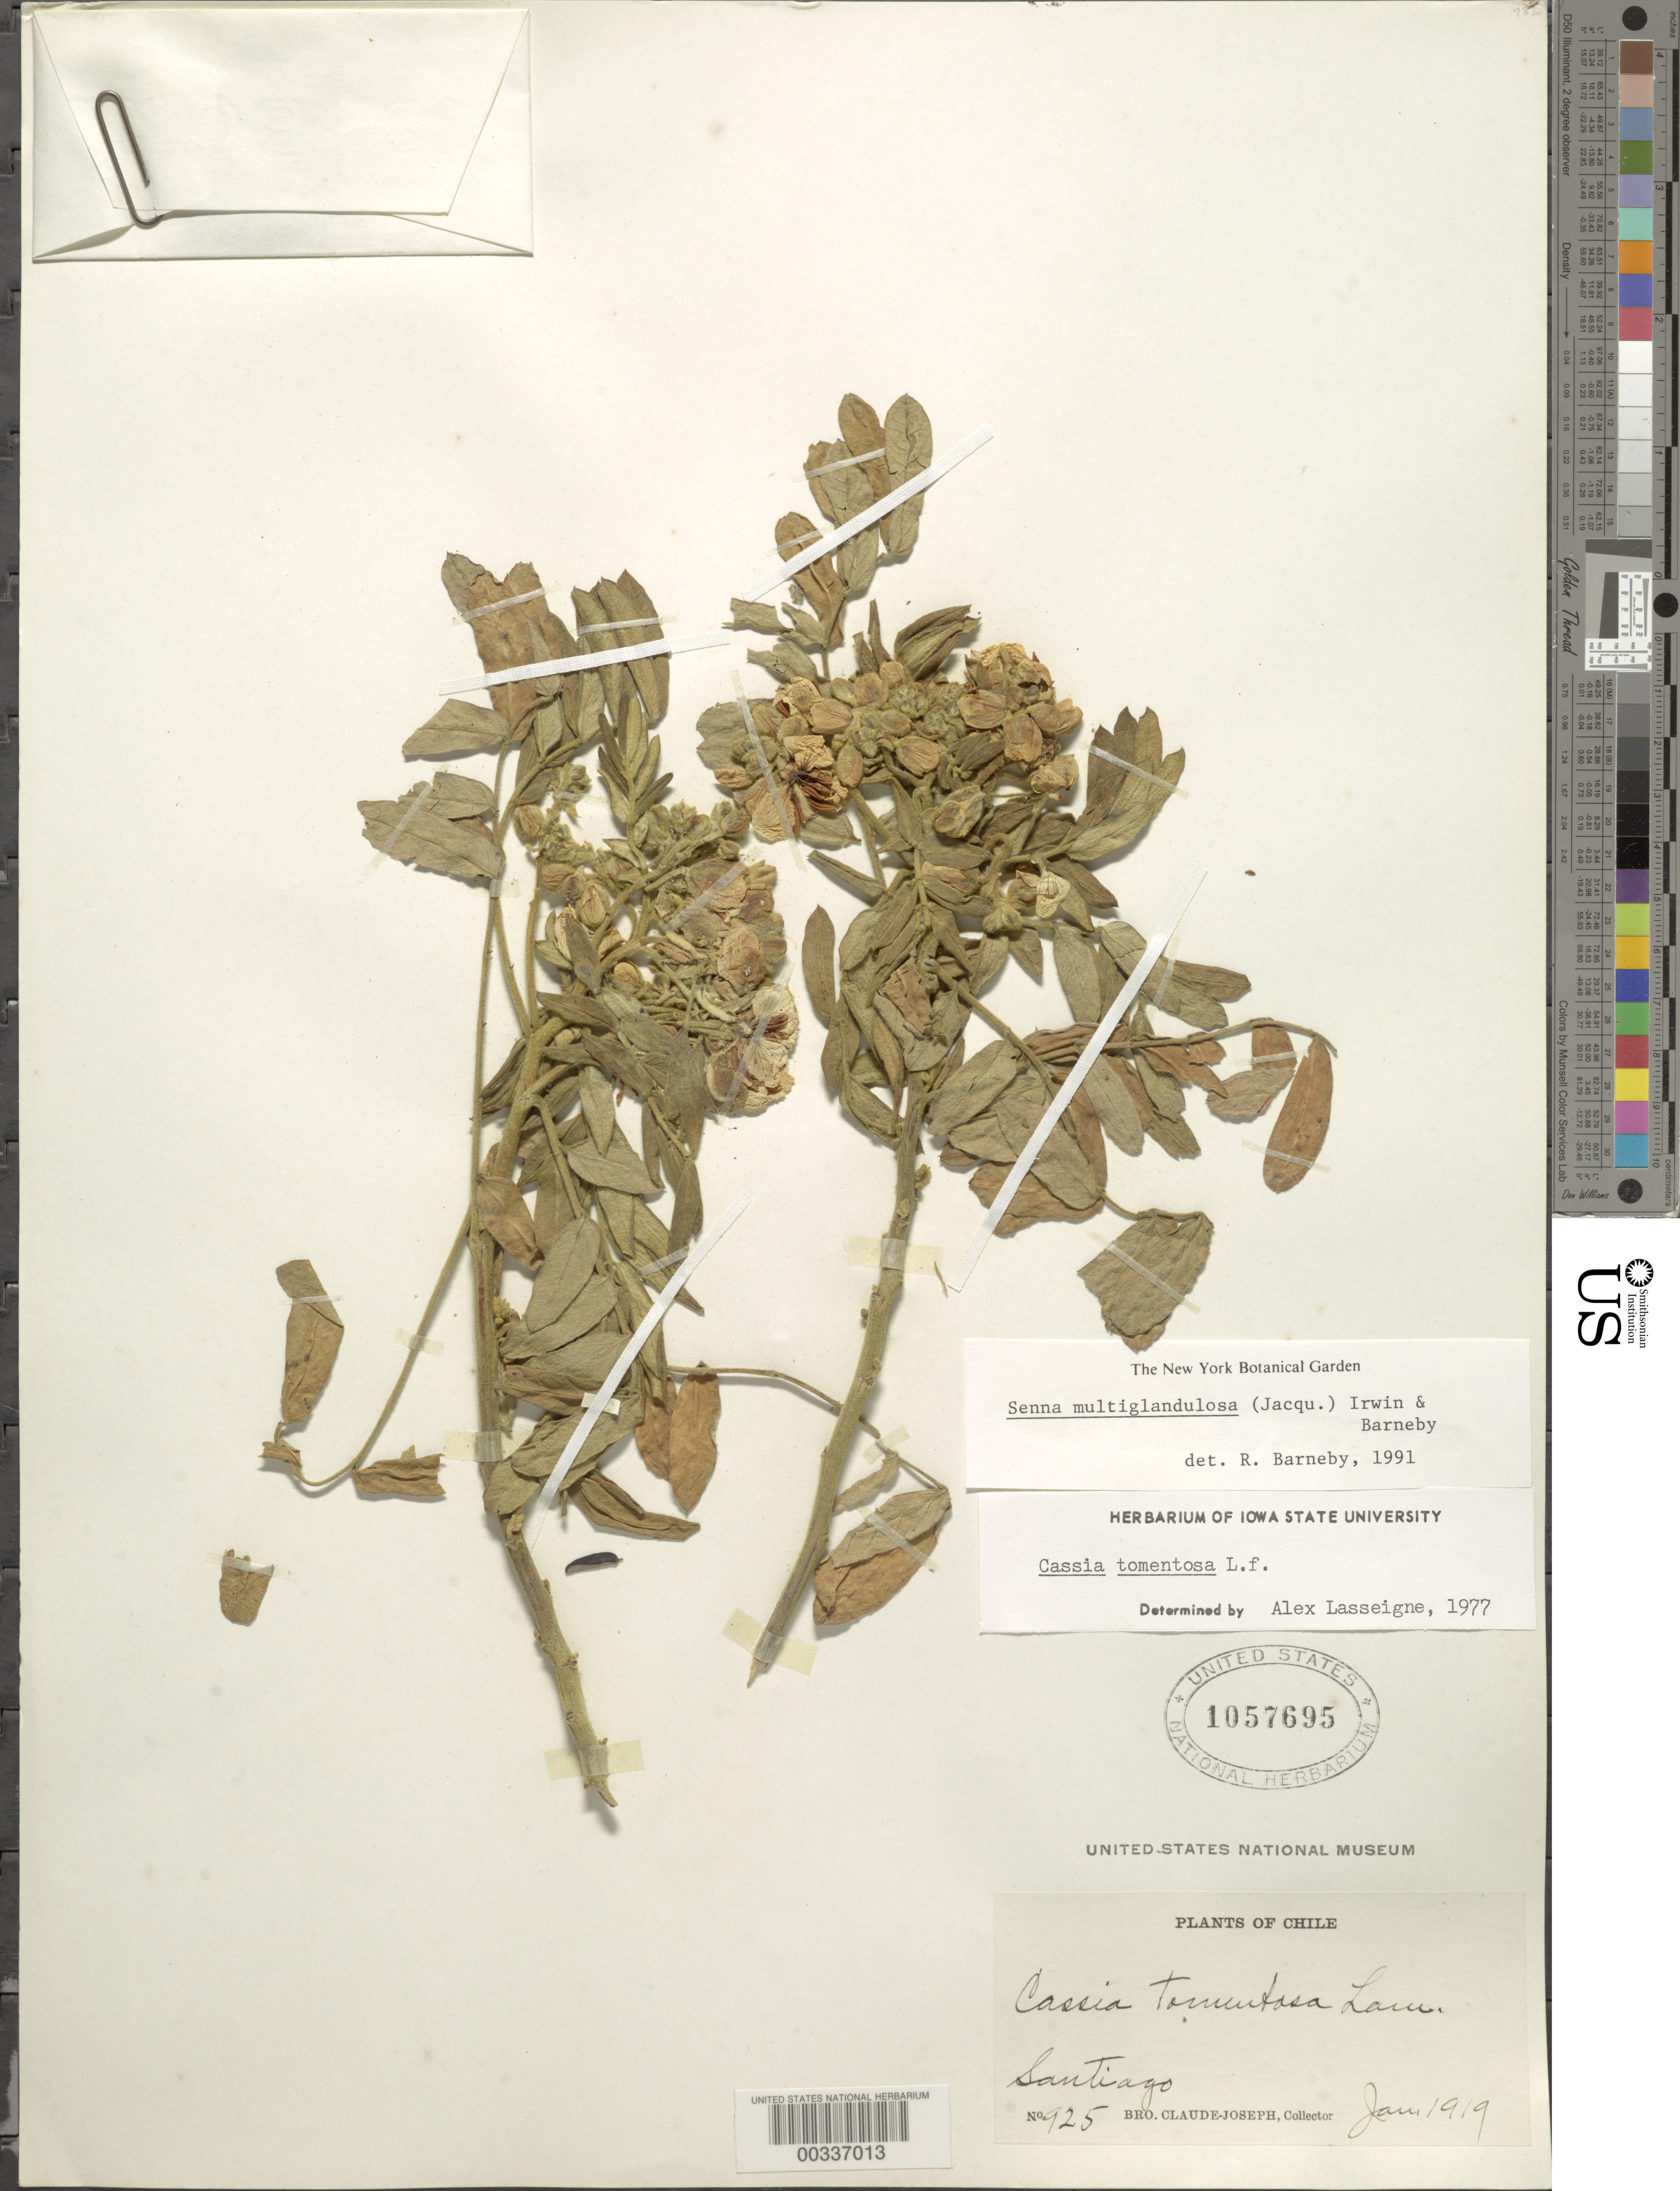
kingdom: Plantae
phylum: Tracheophyta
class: Magnoliopsida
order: Fabales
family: Fabaceae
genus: Senna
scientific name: Senna multiglandulosa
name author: (Jacq.) H.S. Irwin & Barneby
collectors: Bro. Claude-Joseph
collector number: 925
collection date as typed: Jan 1919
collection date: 1919-01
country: Chile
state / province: Región Metropolitana (RM)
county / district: Santiago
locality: Santiago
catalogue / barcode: US 1057695